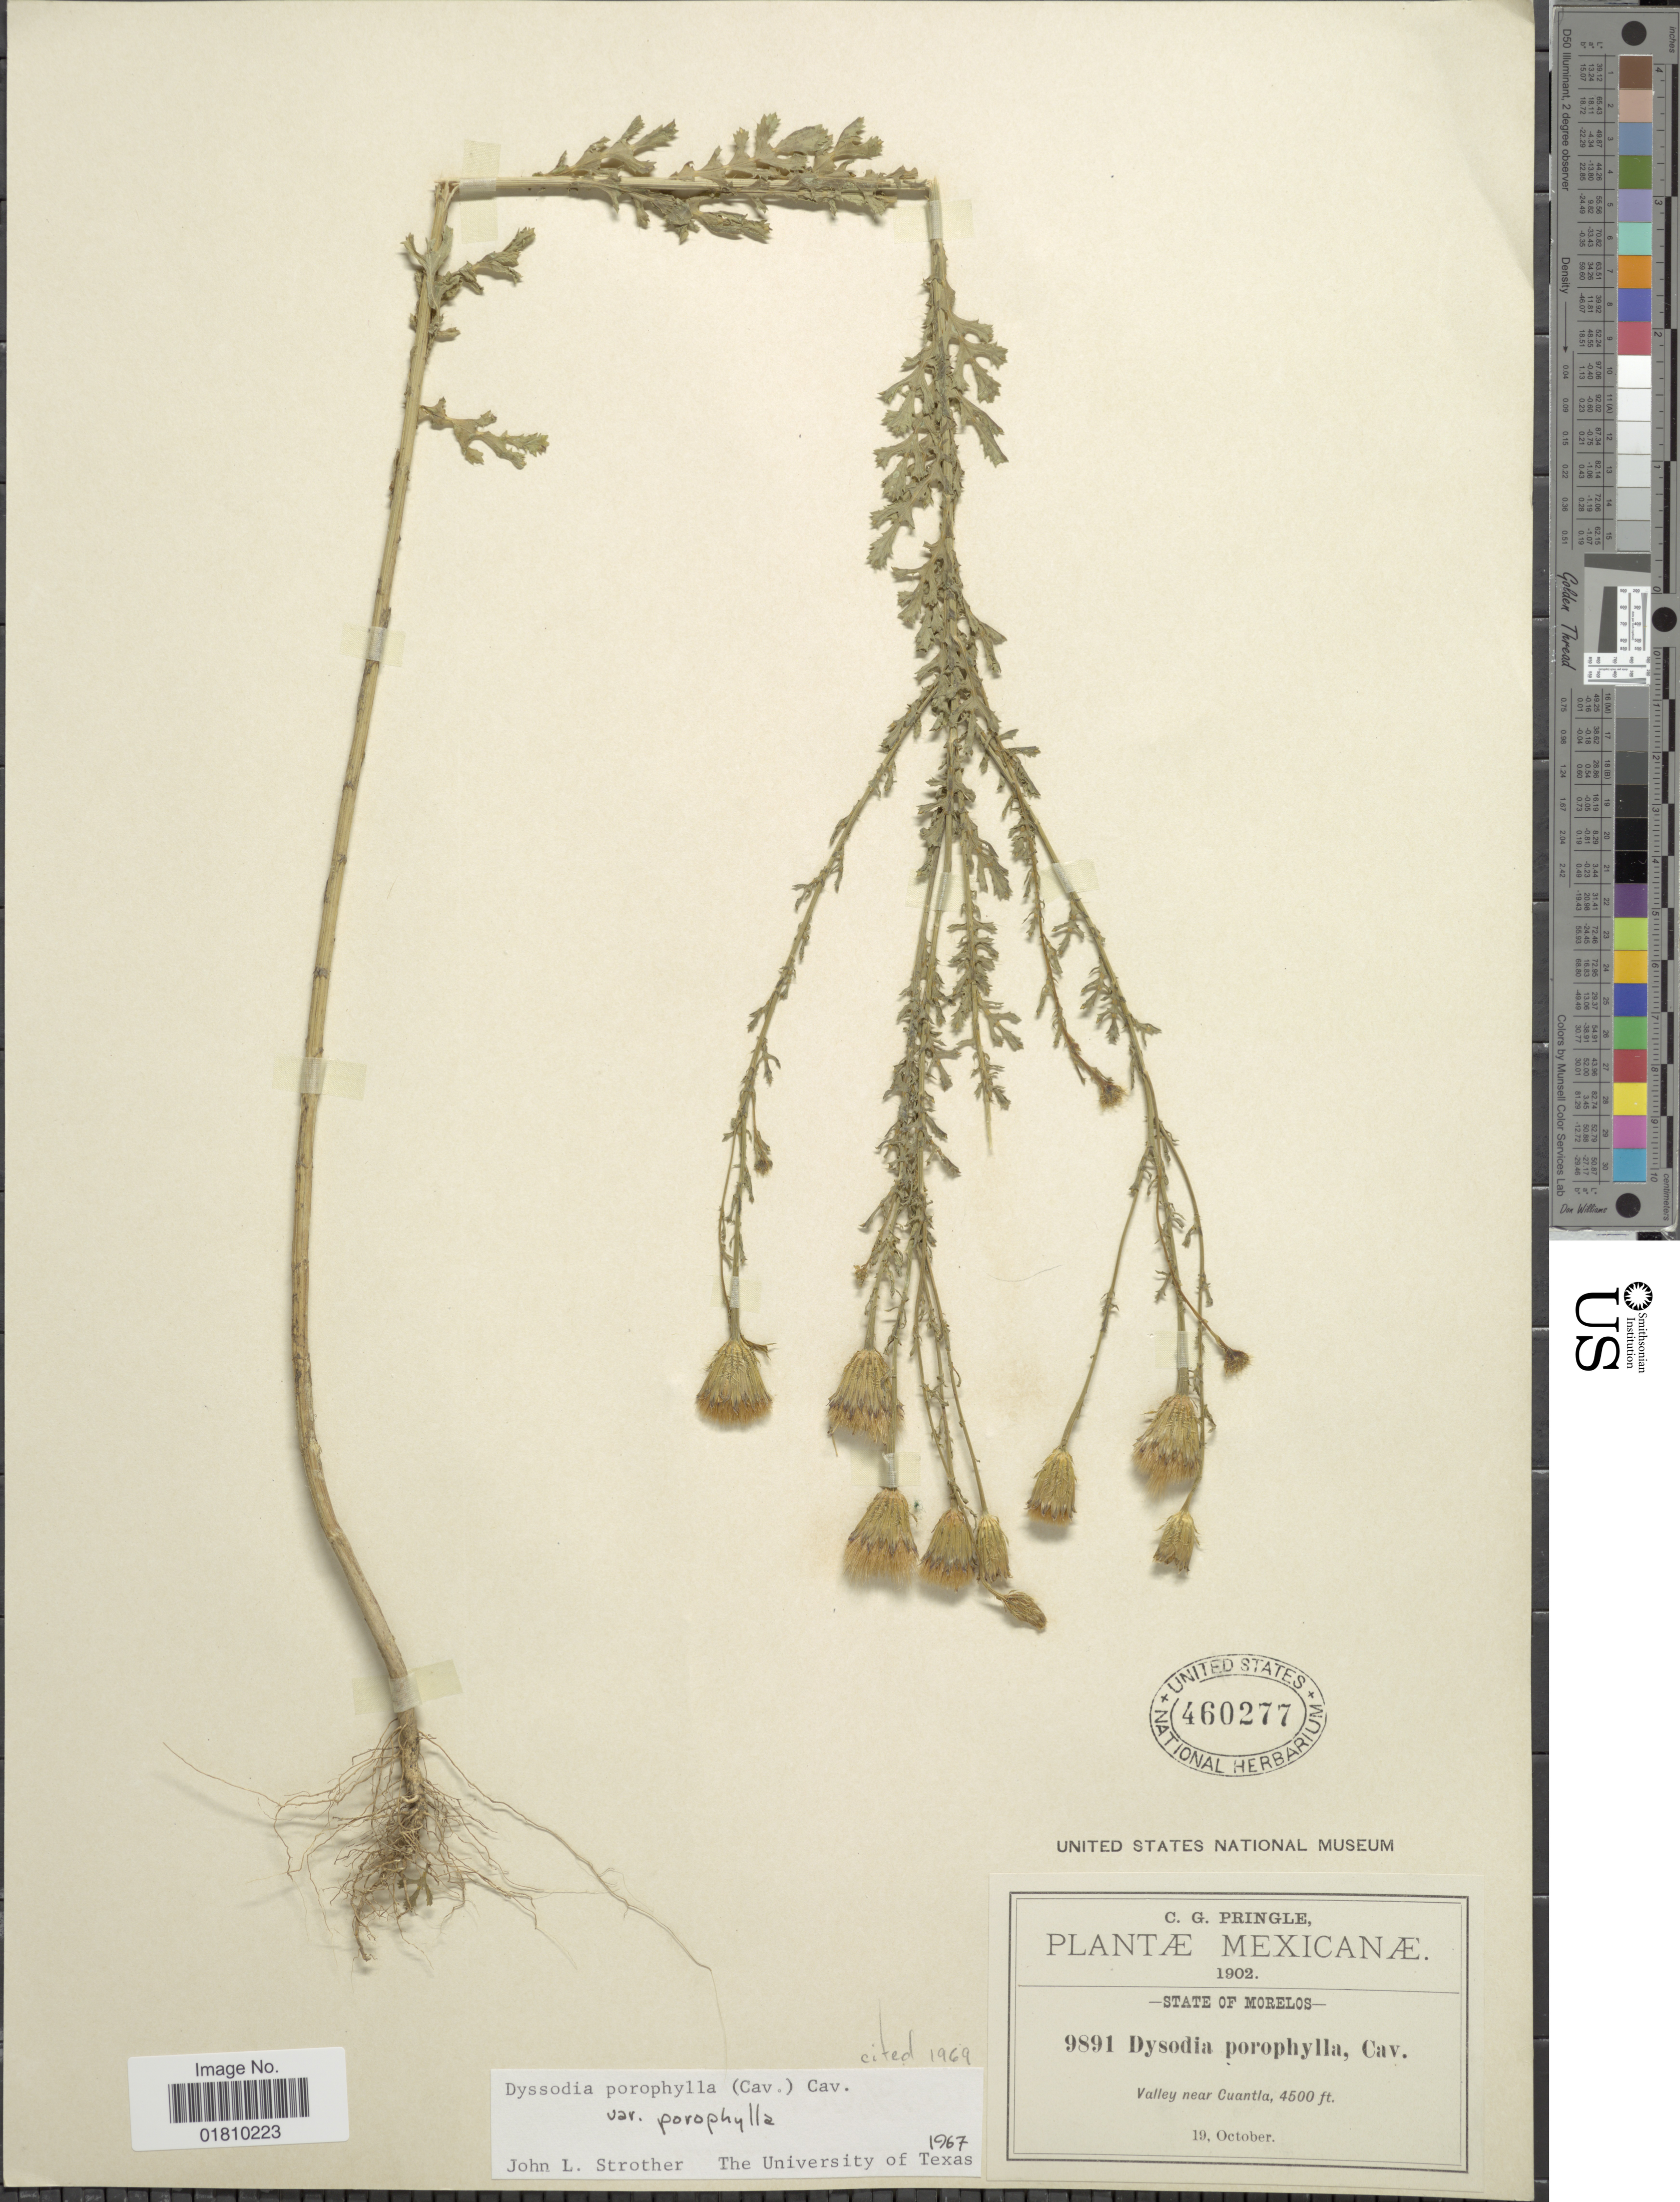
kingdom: Plantae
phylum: Tracheophyta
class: Magnoliopsida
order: Asterales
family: Asteraceae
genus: Adenophyllum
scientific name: Adenophyllum porophyllum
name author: (Cav.) Hemsl.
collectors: C. G. Pringle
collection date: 1902-10-19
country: Mexico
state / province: Morelos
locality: Valley near Cuantla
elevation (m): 1372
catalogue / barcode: US 460277